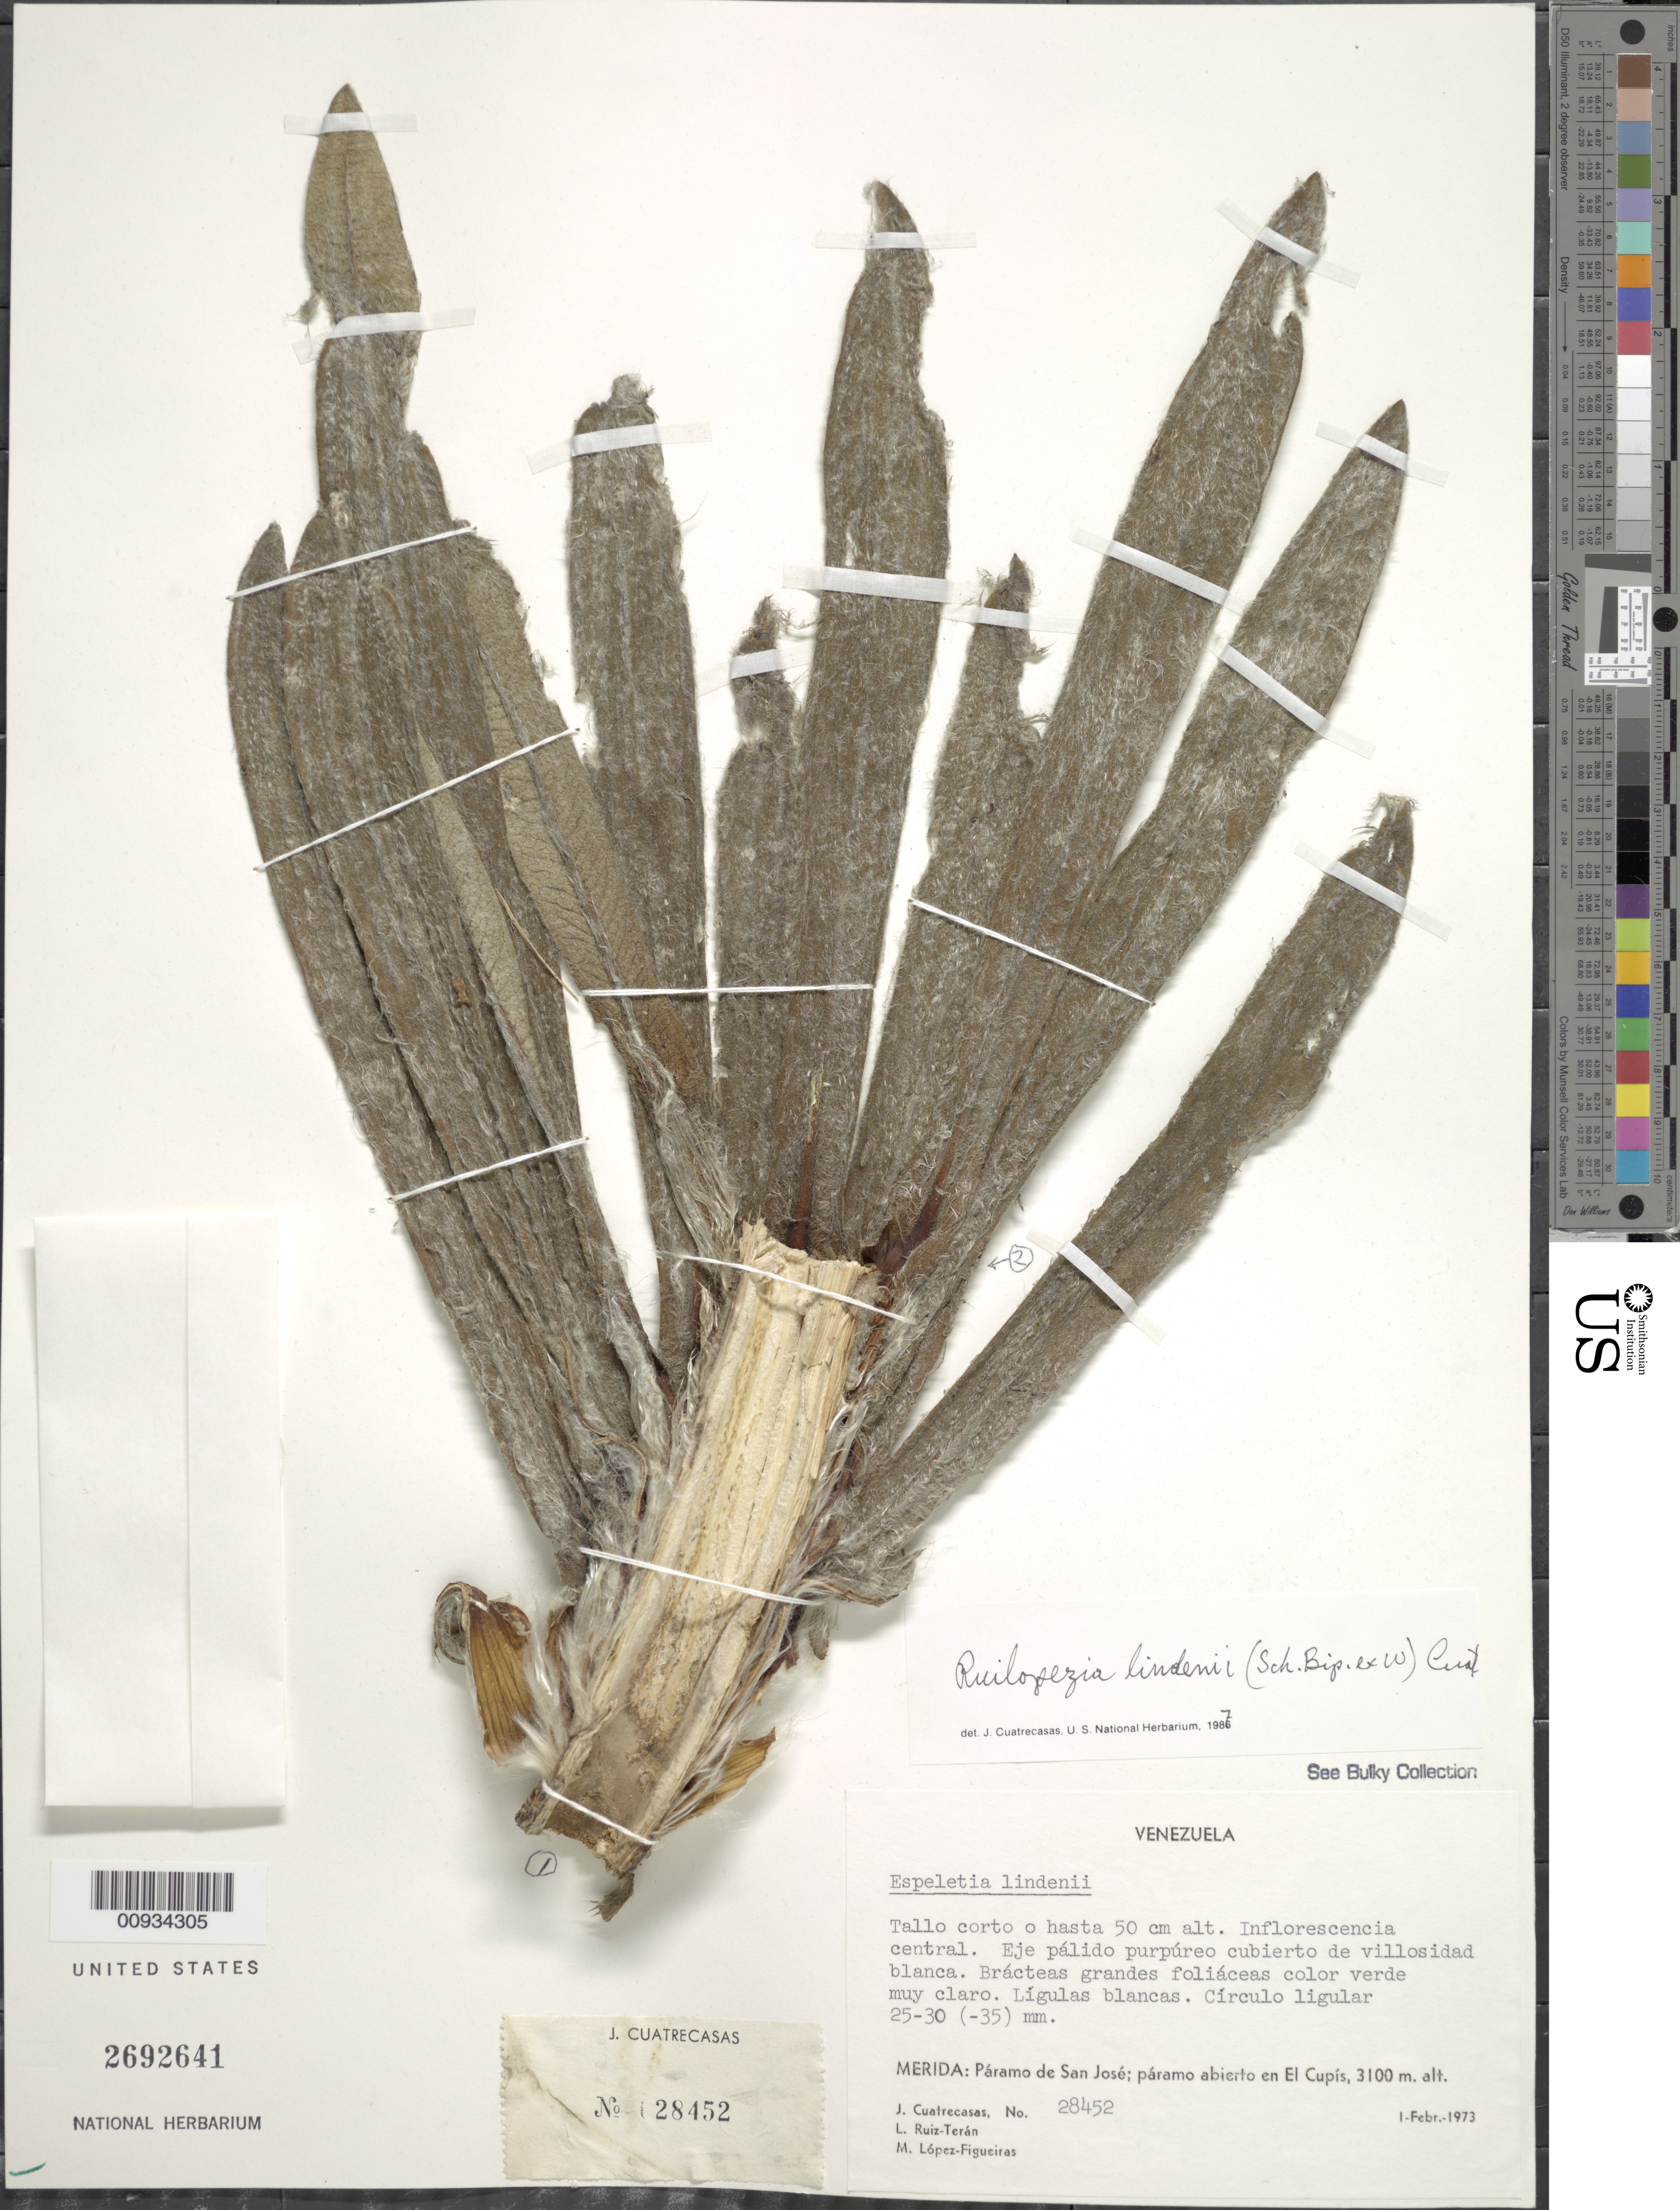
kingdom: Plantae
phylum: Tracheophyta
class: Magnoliopsida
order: Asterales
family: Asteraceae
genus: Ruilopezia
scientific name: Ruilopezia lindenii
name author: (Sch. Bip. ex Wedd.) Cuatrec.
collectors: J. Cuatrecasas, L. E. Ruíz-Terán & M. López Figueiras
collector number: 28452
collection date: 1973-02-01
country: Venezuela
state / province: Mérida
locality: Paramo de San Jose, paramo abierto en El Cupis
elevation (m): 3100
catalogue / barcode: US 2692641